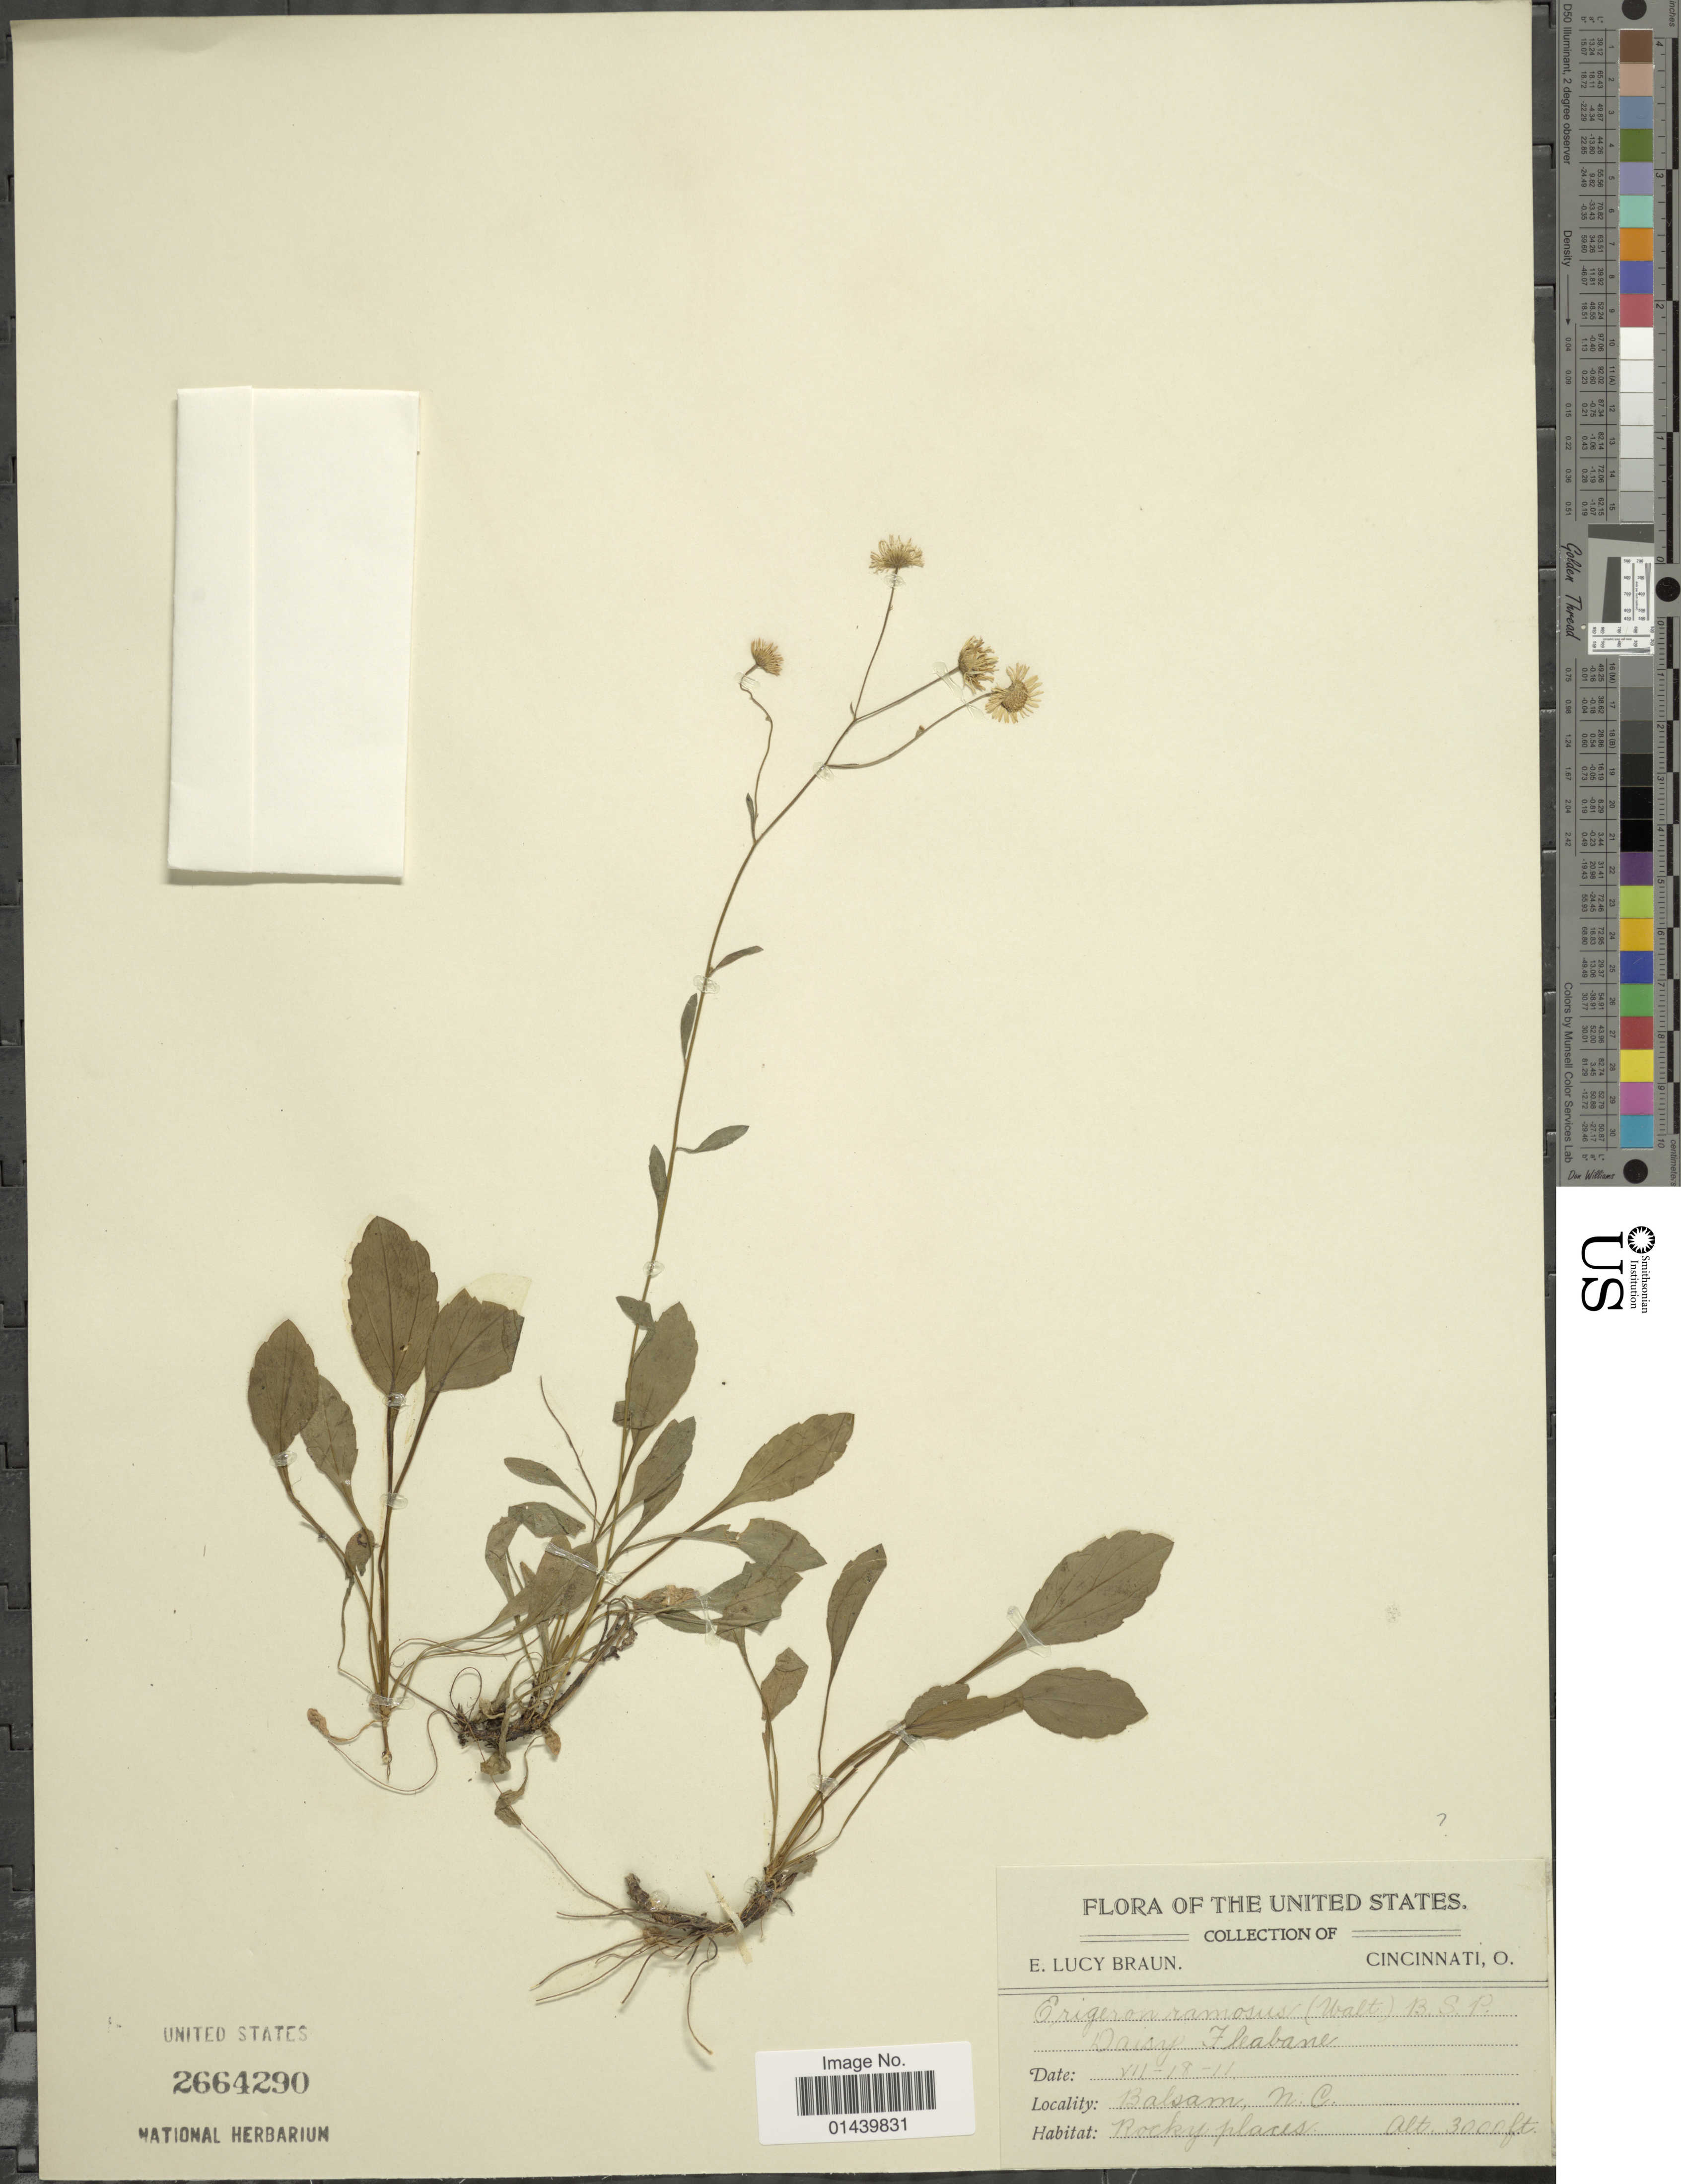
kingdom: Plantae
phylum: Tracheophyta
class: Magnoliopsida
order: Asterales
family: Asteraceae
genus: Erigeron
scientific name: Erigeron strigosus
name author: Muhl. ex Willd.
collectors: E. L. Braun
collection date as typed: Transcribed d/m/y: 18/7/11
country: United States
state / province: North Carolina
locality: Balsam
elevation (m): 914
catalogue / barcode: US 2664290